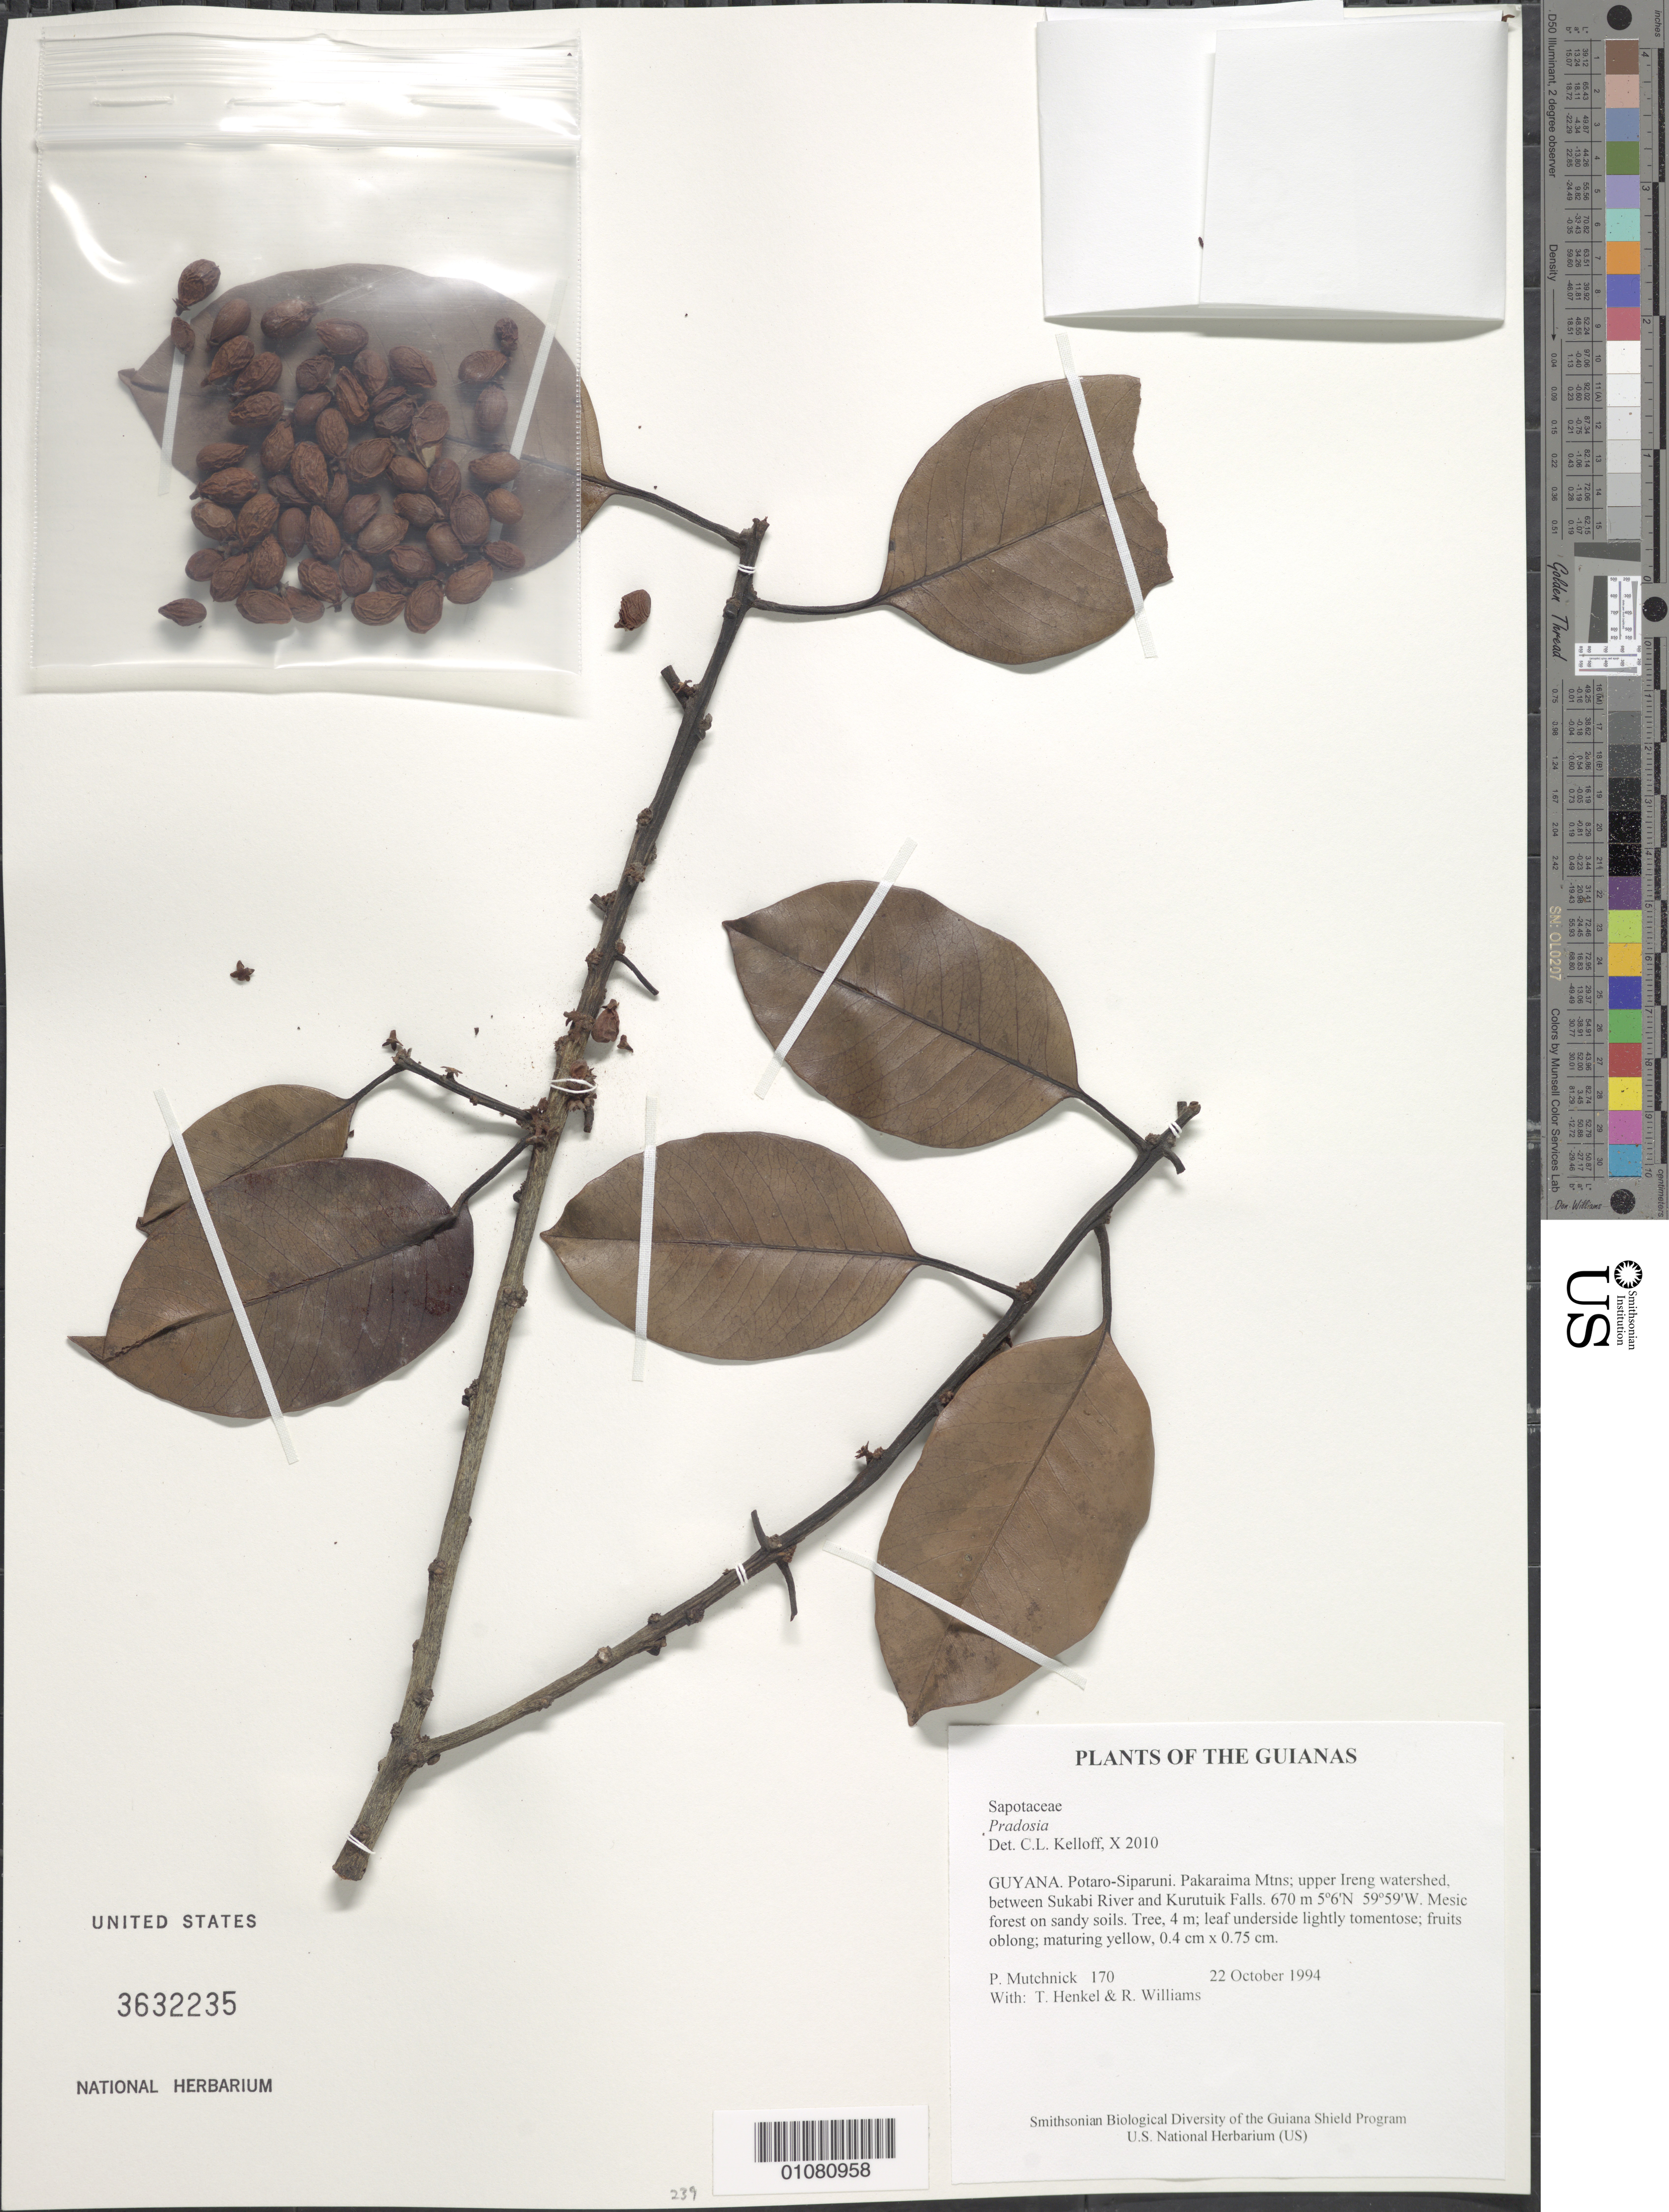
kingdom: Plantae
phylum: Tracheophyta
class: Magnoliopsida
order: Ericales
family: Sapotaceae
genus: Pradosia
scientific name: Pradosia sp.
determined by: Kelloff, Carol L., (US), Smithsonian Institution - National Museum of Natural History (UNITED STATES)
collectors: P. Mutchnick, T. Henkel & R. Williams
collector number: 170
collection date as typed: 22 October 1994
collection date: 1994-10-22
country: Guyana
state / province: Potaro-Siparuni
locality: Pakaraima Mtns; upper Ireng watershed, between Sukabi River and Kurutuik Falls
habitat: Mesic forest on sandy soils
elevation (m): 670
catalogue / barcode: US 3632235